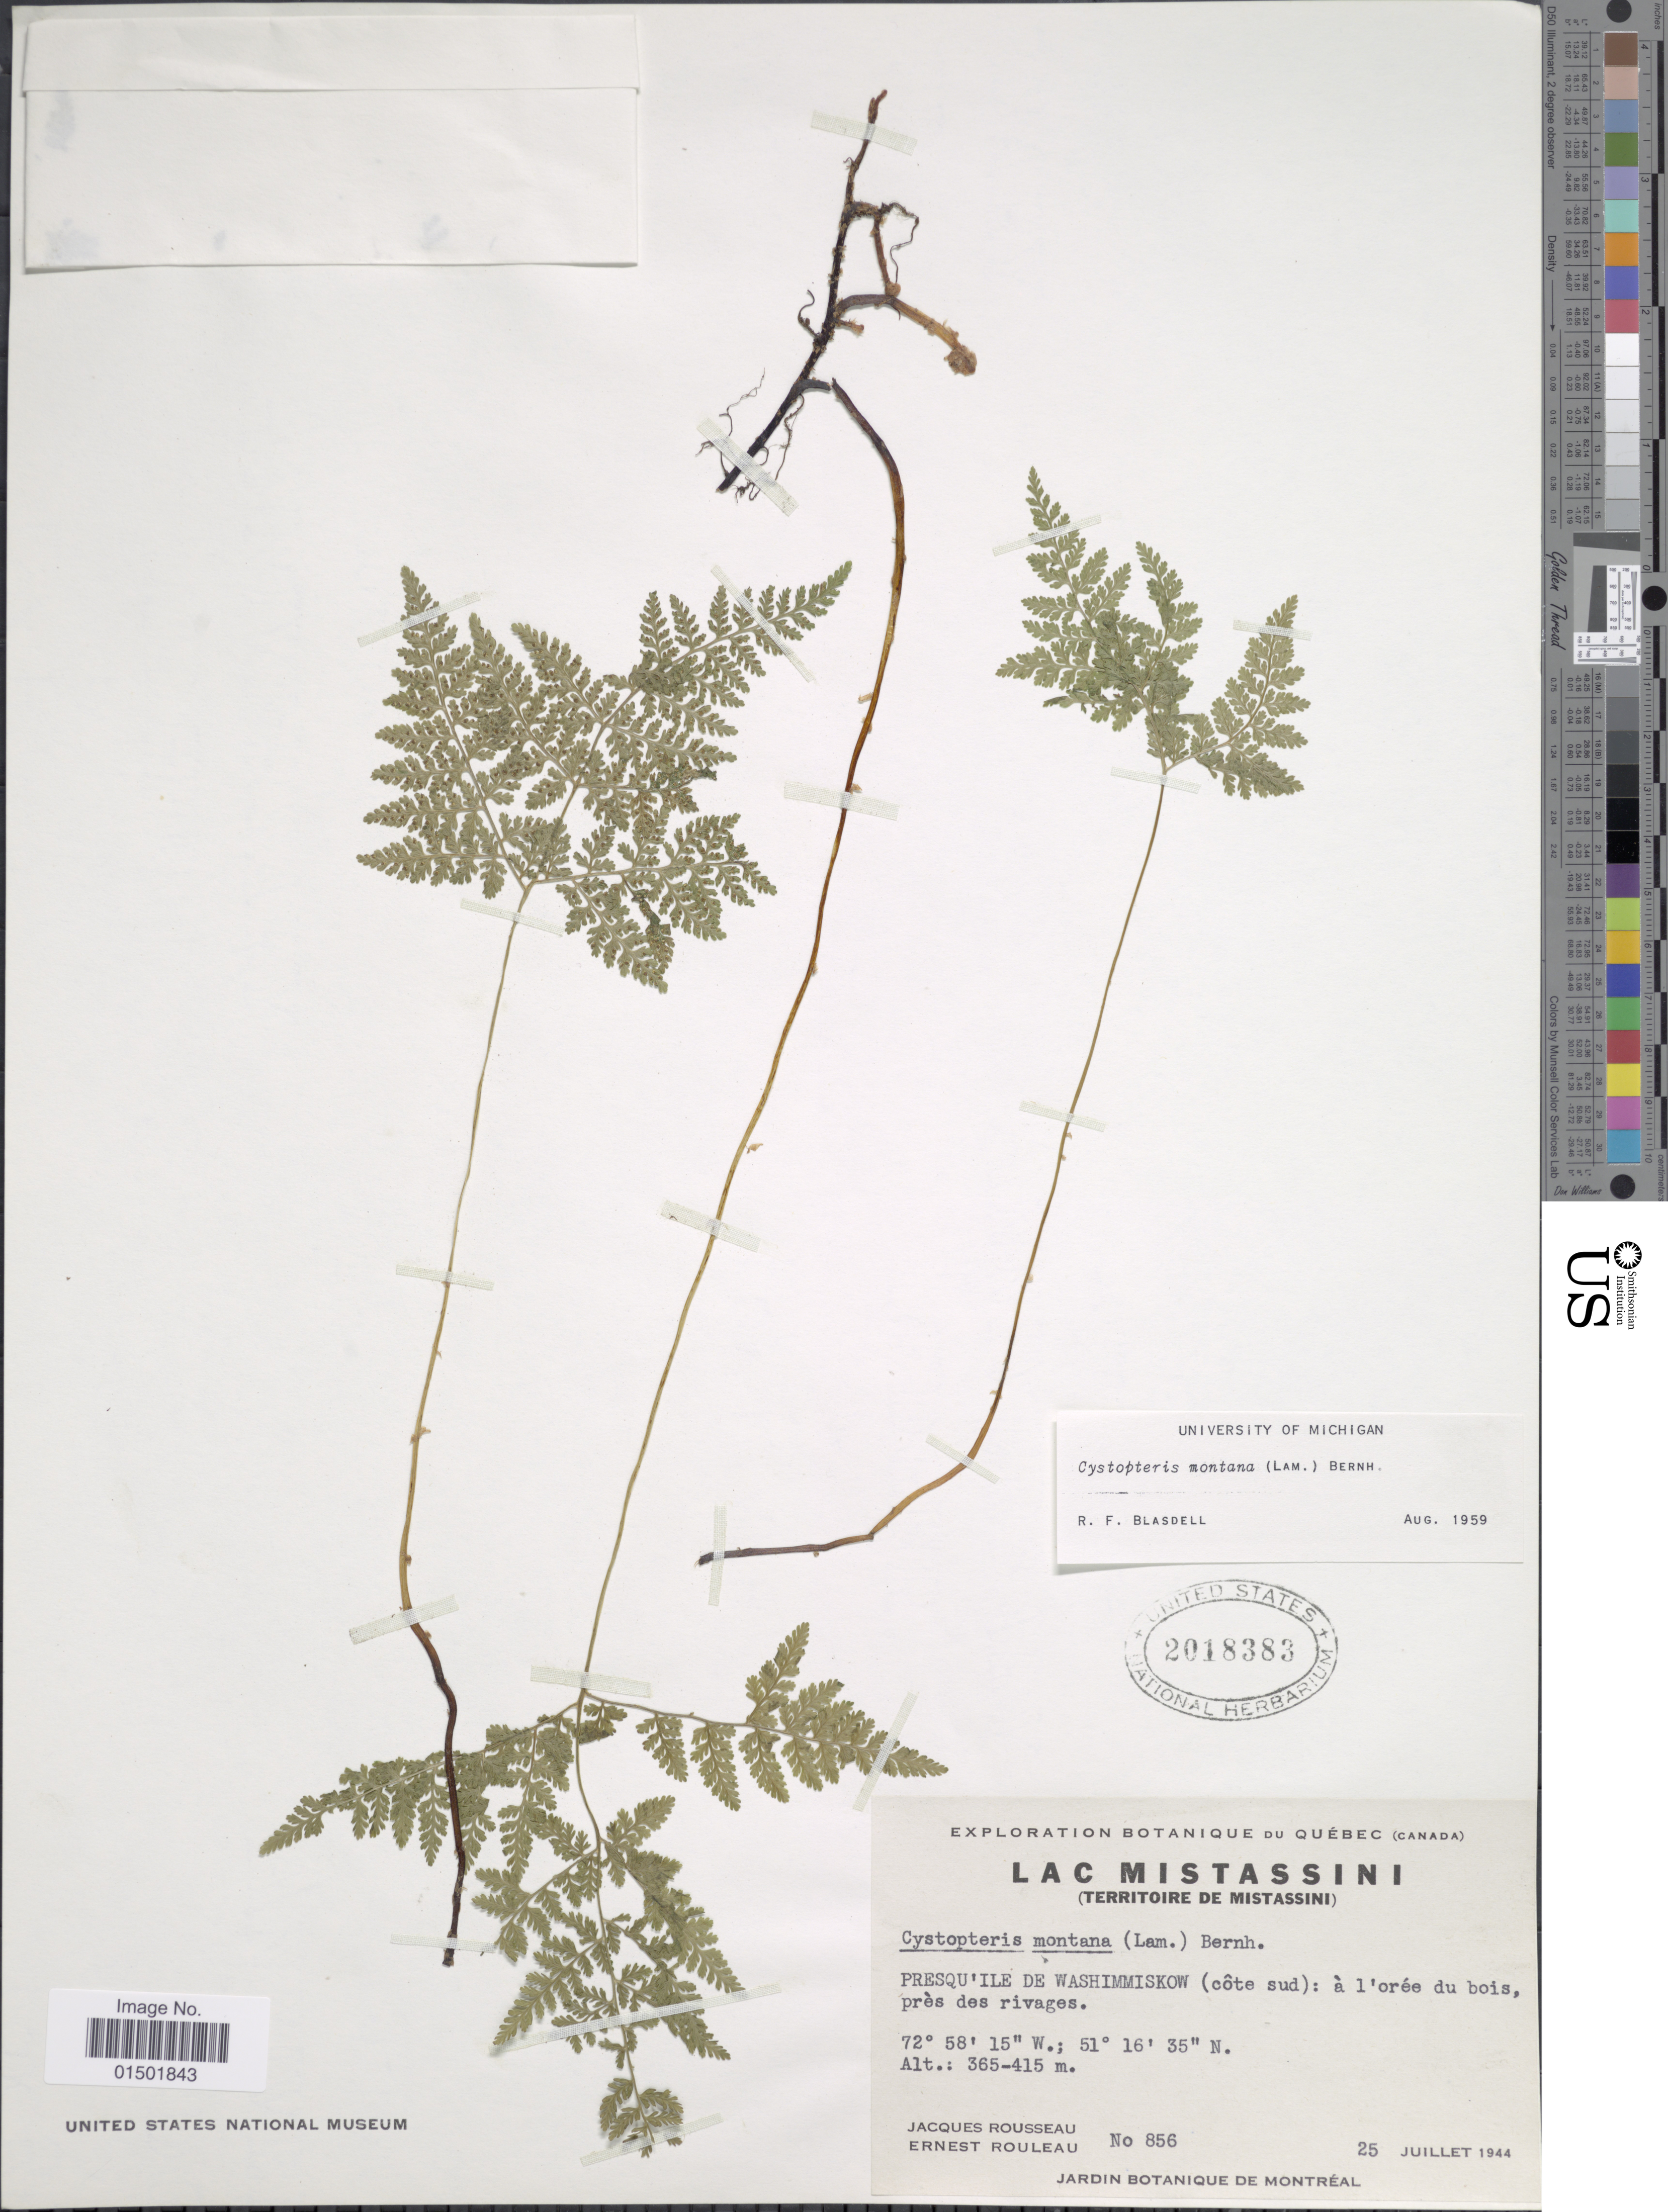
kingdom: Plantae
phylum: Tracheophyta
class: Polypodiopsida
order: Polypodiales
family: Cystopteridaceae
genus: Cystopteris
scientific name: Cystopteris montana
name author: (Lam.) Desv.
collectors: J. Rousseau & E. Rousseau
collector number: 856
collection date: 1944-07-25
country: Canada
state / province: Quebec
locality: Quebec. Lac Mistassini (territoire de Mistassini), Presquíle de Washimmiskow (cote sud): a lóree du bois, pres des rivages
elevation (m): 365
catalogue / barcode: US 2018383